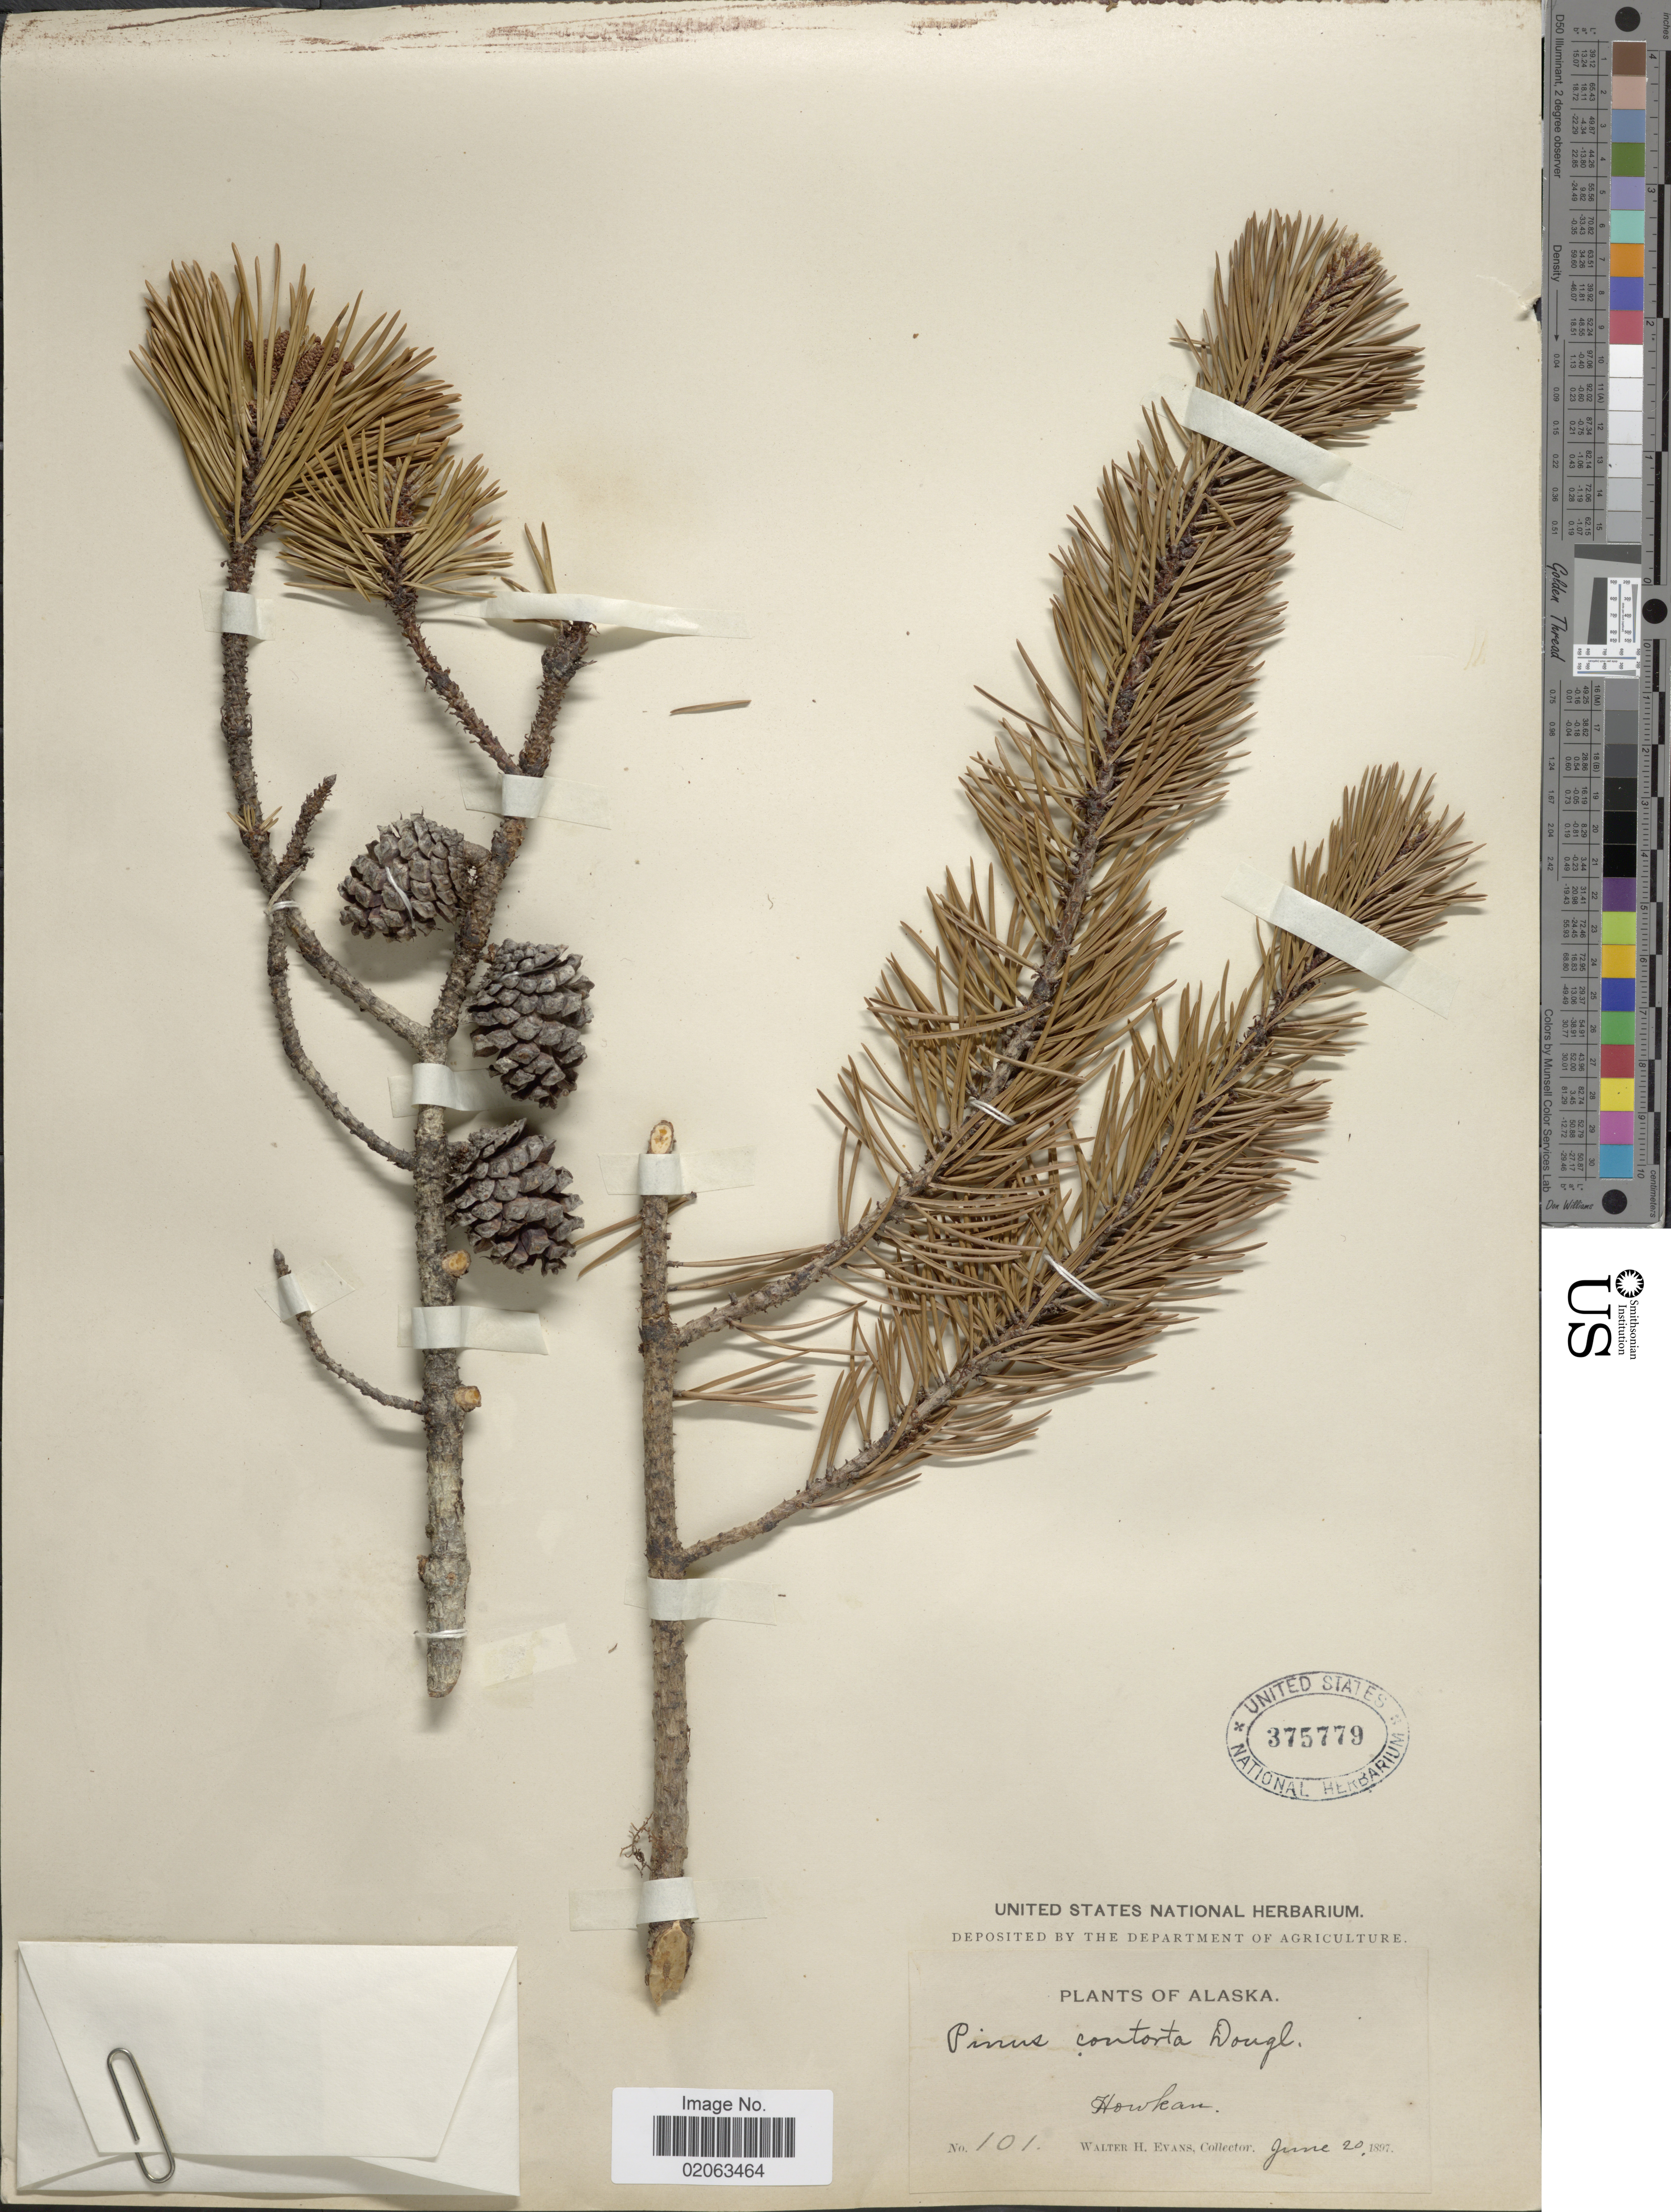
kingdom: Plantae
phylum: Tracheophyta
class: Pinopsida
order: Pinales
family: Pinaceae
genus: Pinus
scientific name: Pinus contorta var. contorta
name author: Douglas ex Loudon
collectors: W. H. Evans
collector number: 101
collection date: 1897-06-20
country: United States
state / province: Alaska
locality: Alaska, Howkan.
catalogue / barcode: US 375779